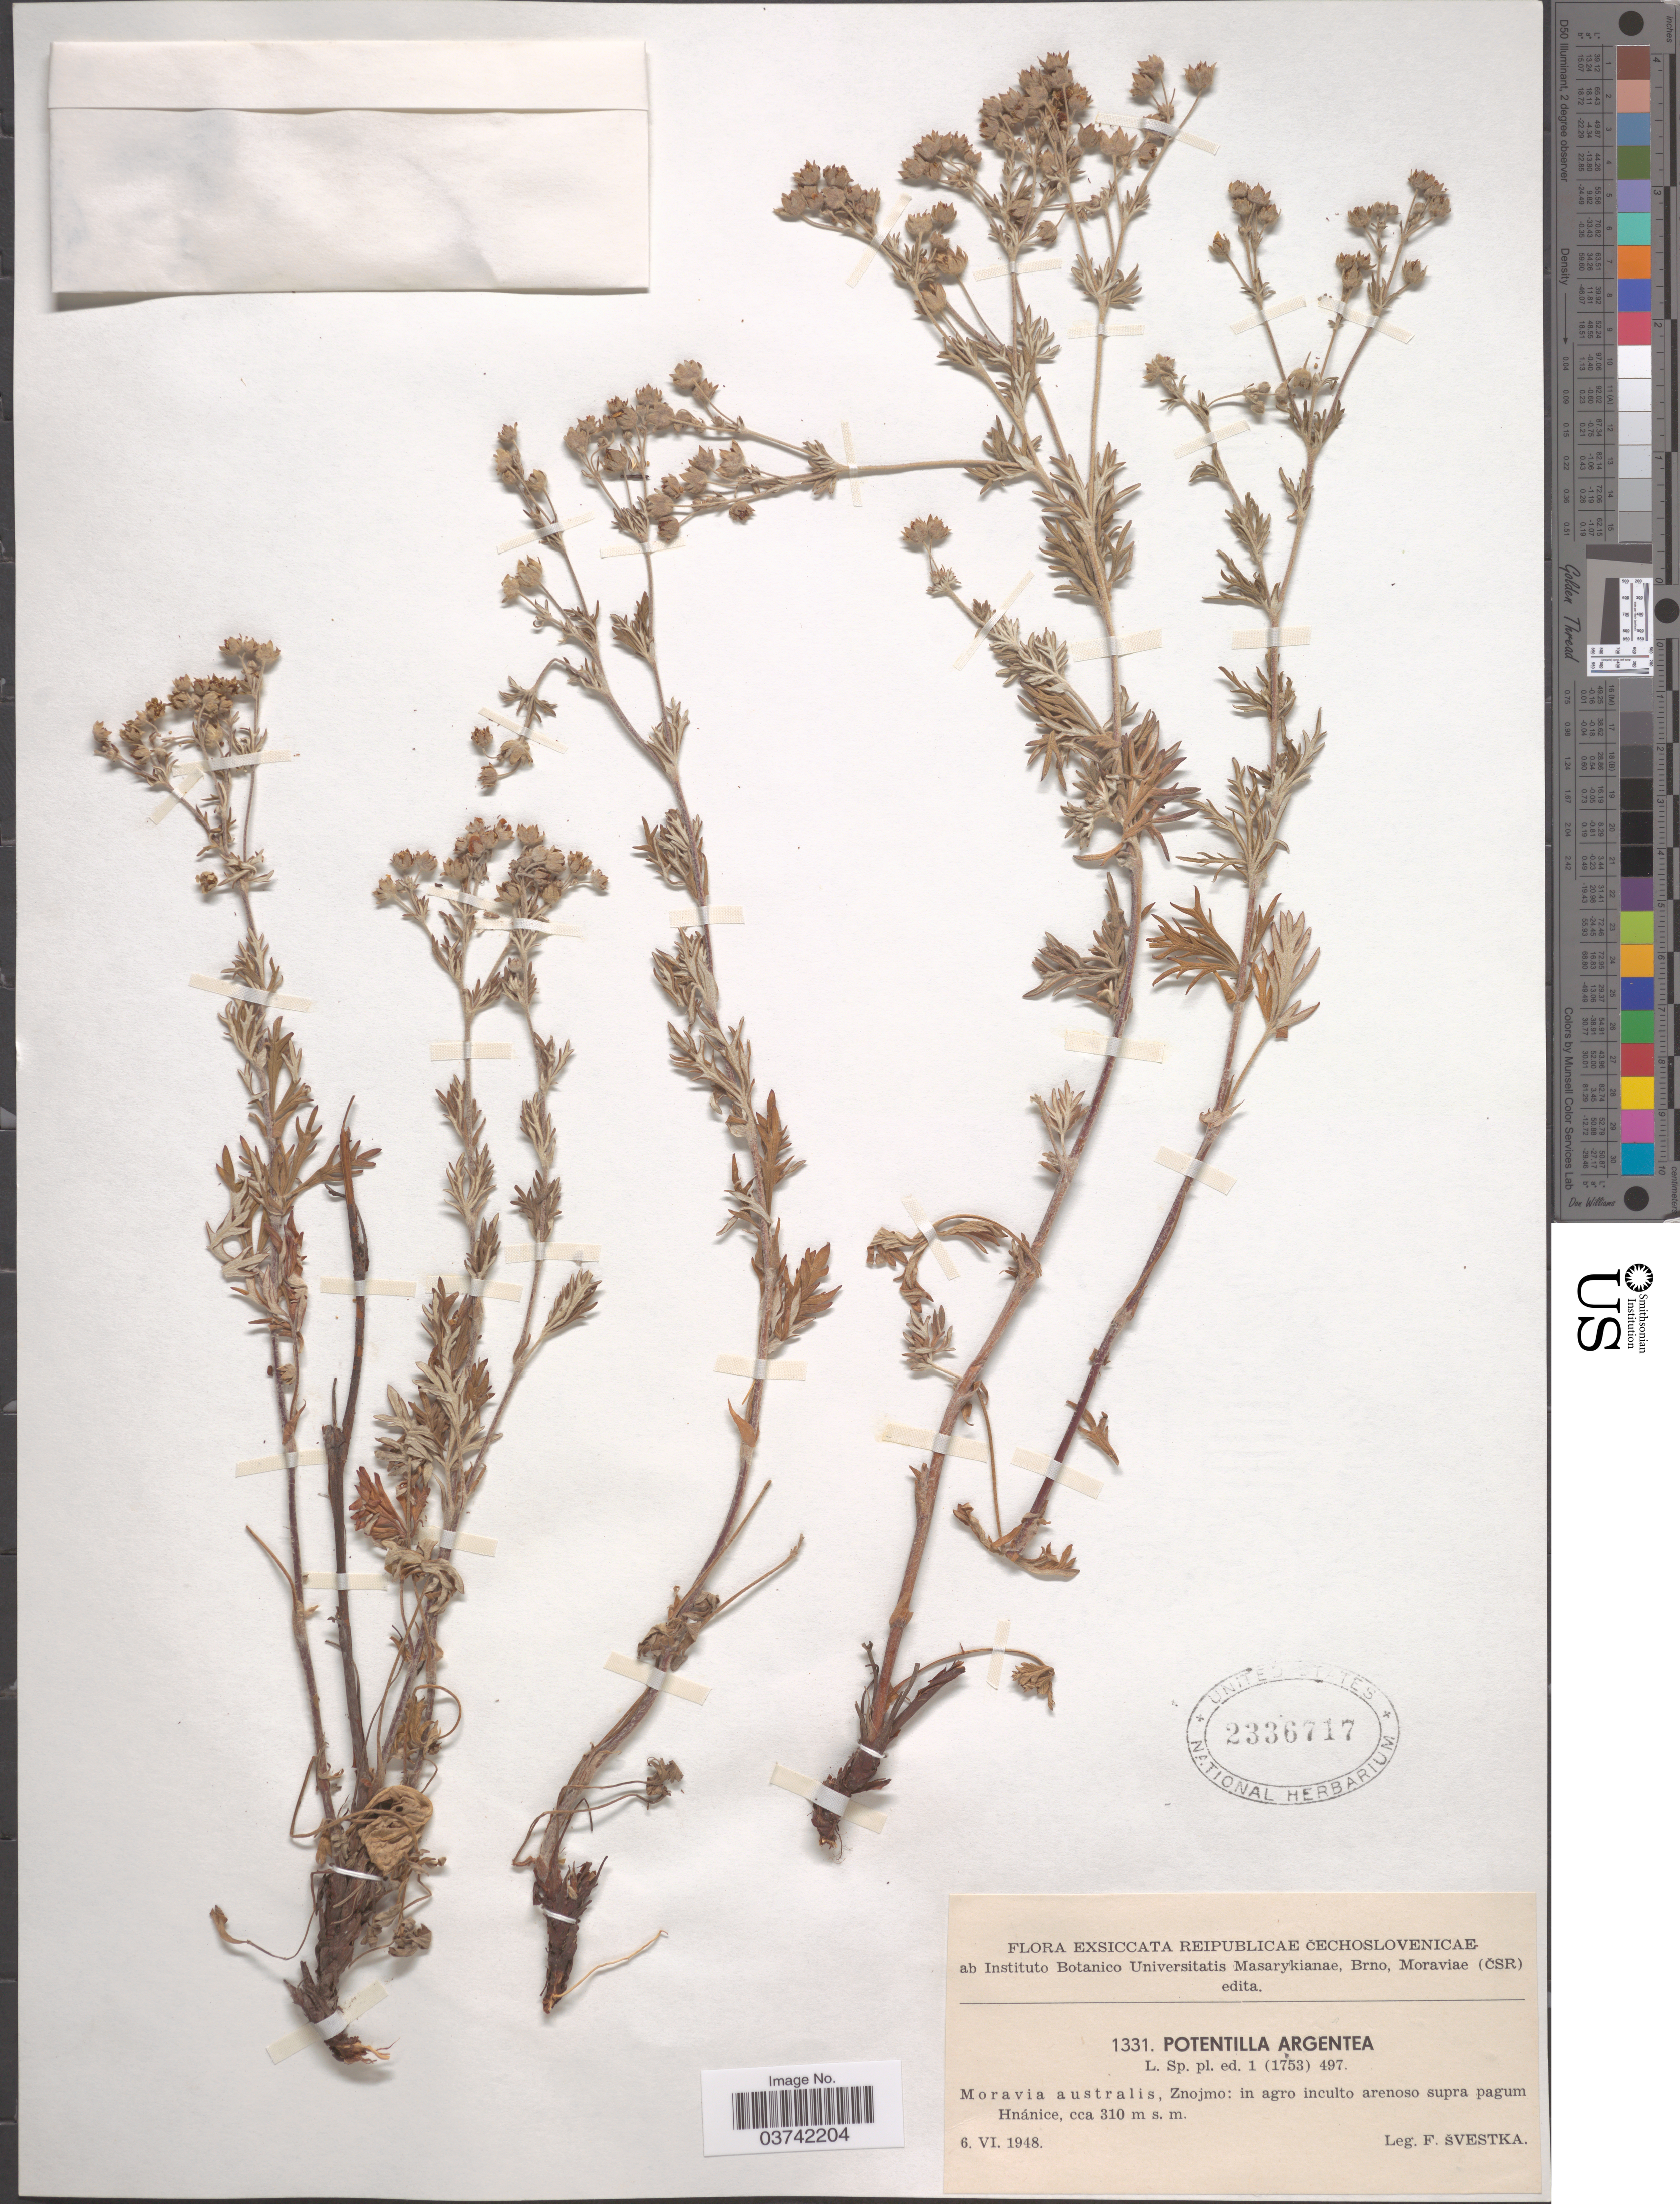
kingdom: Plantae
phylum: Tracheophyta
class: Magnoliopsida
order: Rosales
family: Rosaceae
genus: Potentilla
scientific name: Potentilla argentea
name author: L.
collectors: F. Svestka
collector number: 1331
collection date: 1948-06-06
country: Czechia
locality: Moravia australis, Znojmo: in agro inculto arenoso supra pagum Hnánice.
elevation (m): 310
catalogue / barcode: US 2336717